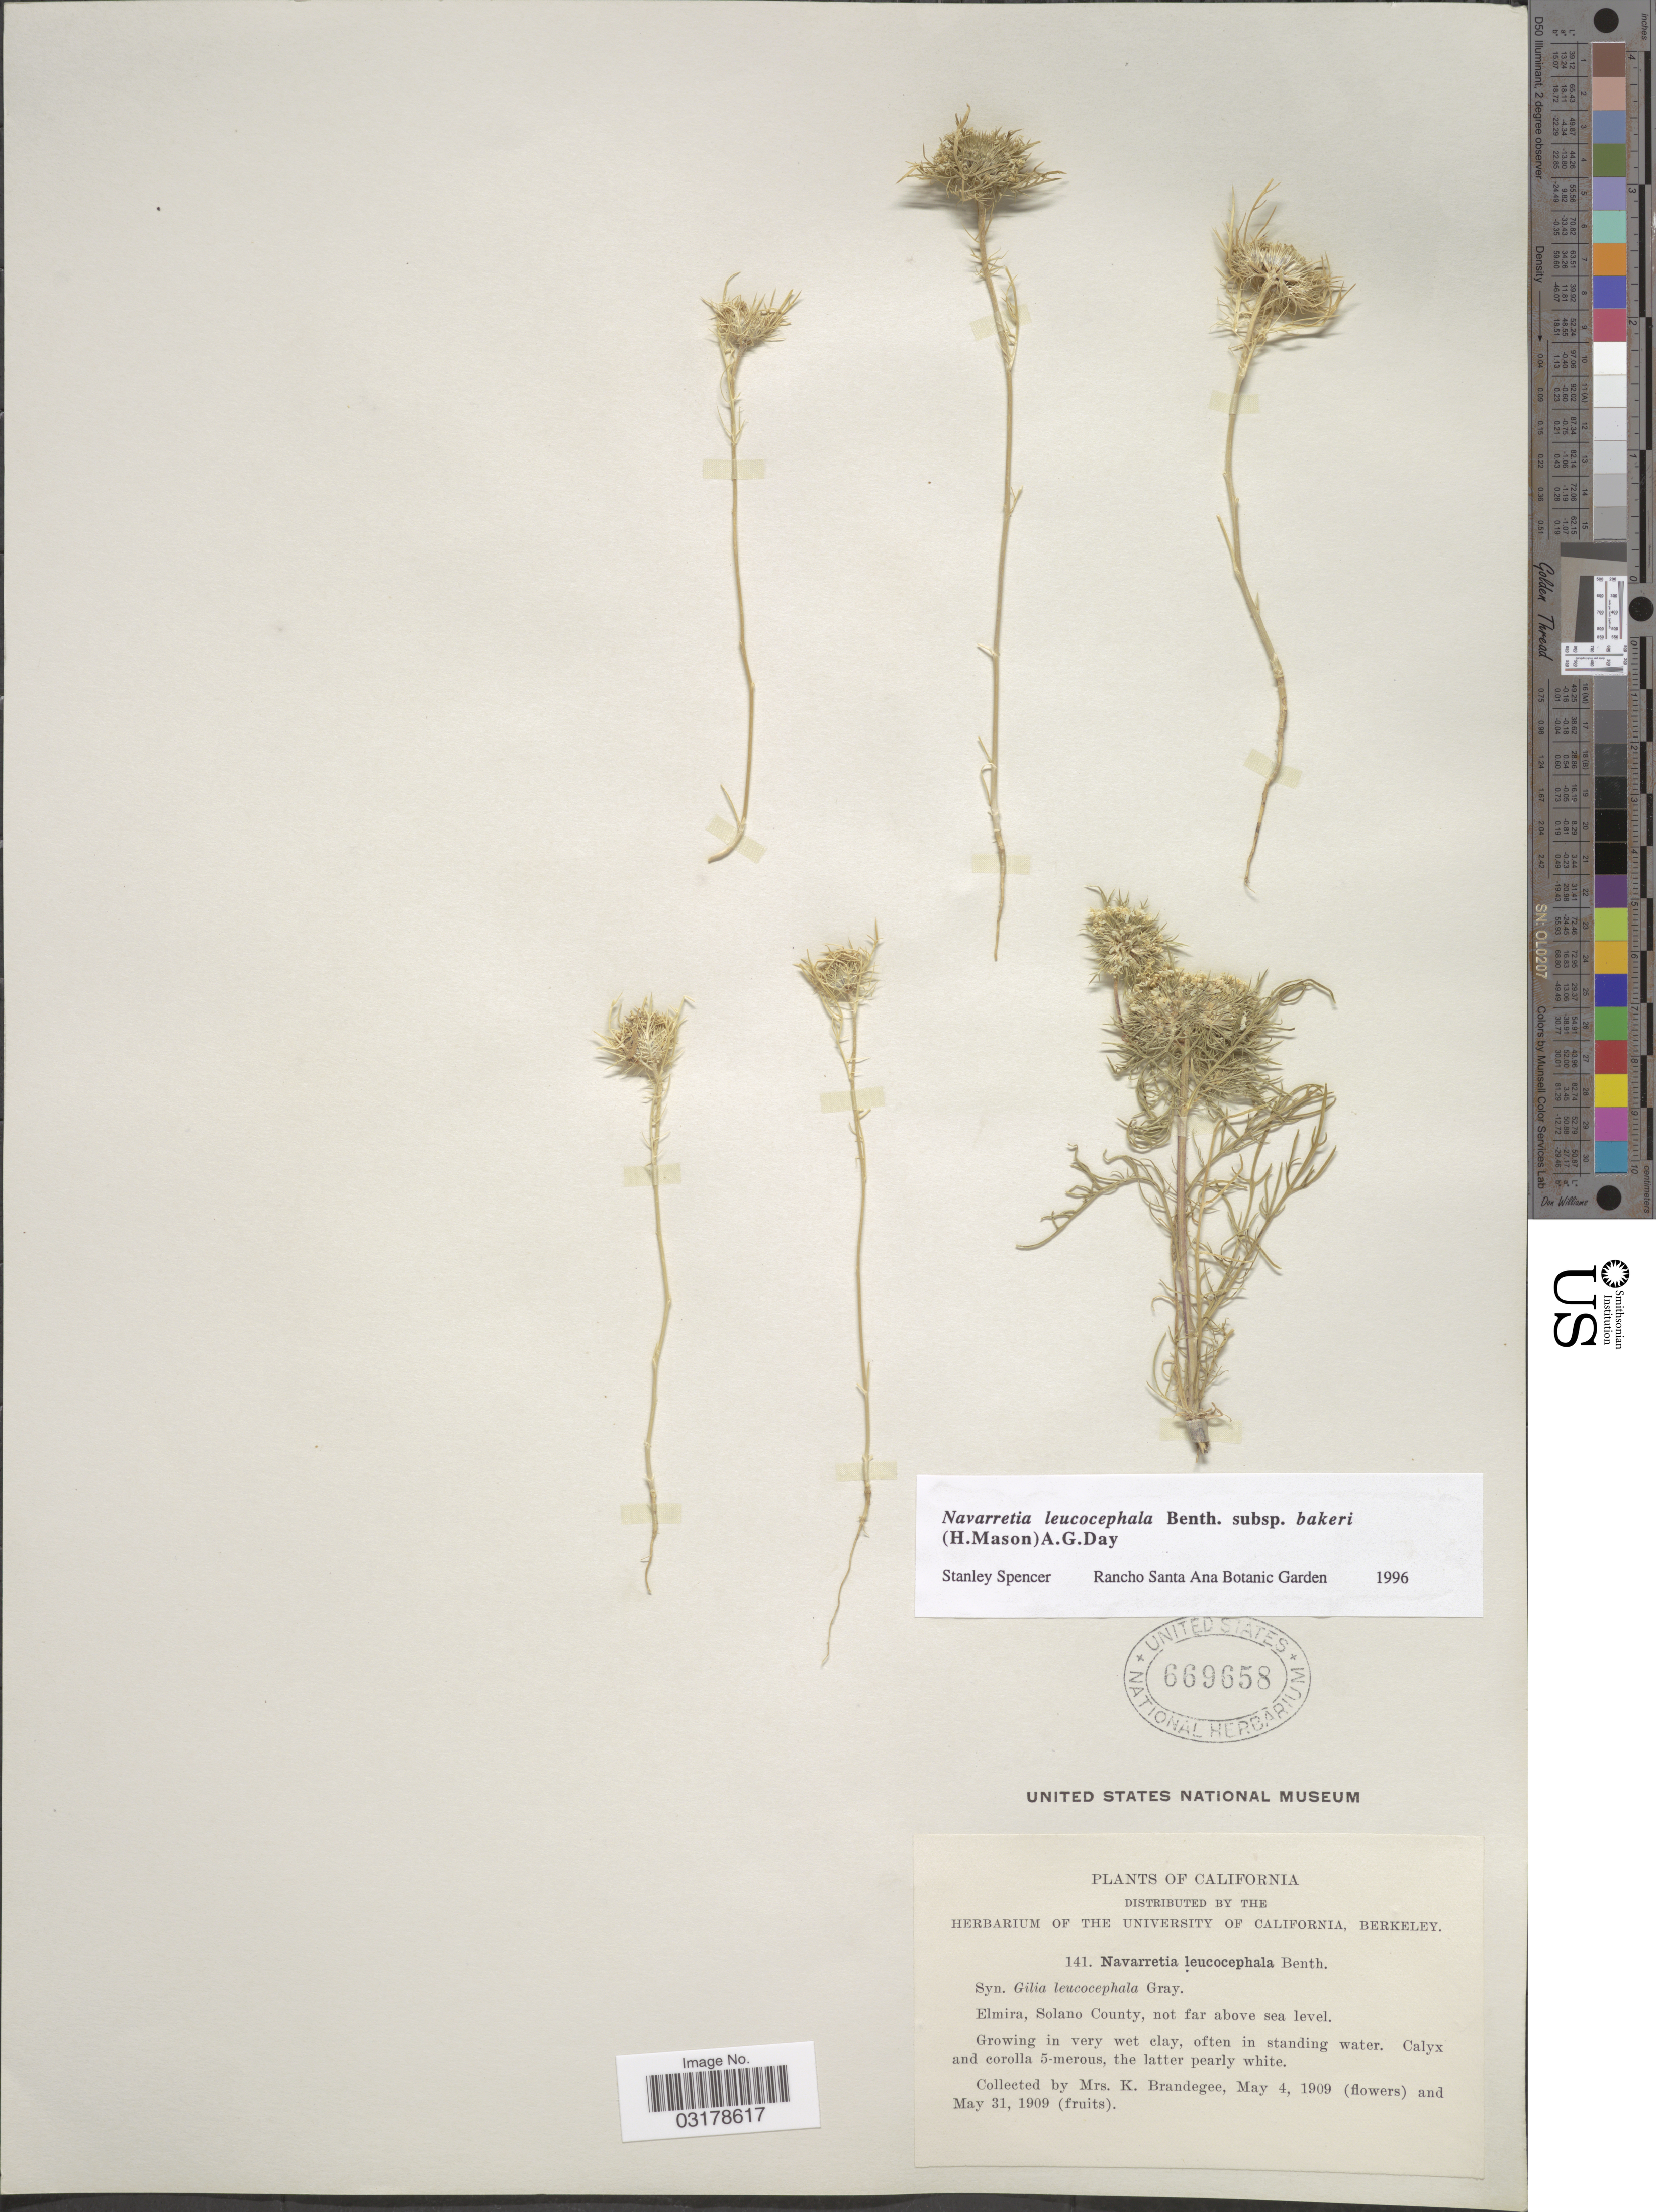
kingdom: Plantae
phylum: Tracheophyta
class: Magnoliopsida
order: Ericales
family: Polemoniaceae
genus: Navarretia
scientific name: Navarretia leucocephala subsp. bakeri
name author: (H. Mason) A.G. Day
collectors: M. K. Brandegee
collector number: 141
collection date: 1909-05-04/1909-05-31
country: United States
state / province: California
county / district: Solano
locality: Elmira, Solano County.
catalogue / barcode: US 669658